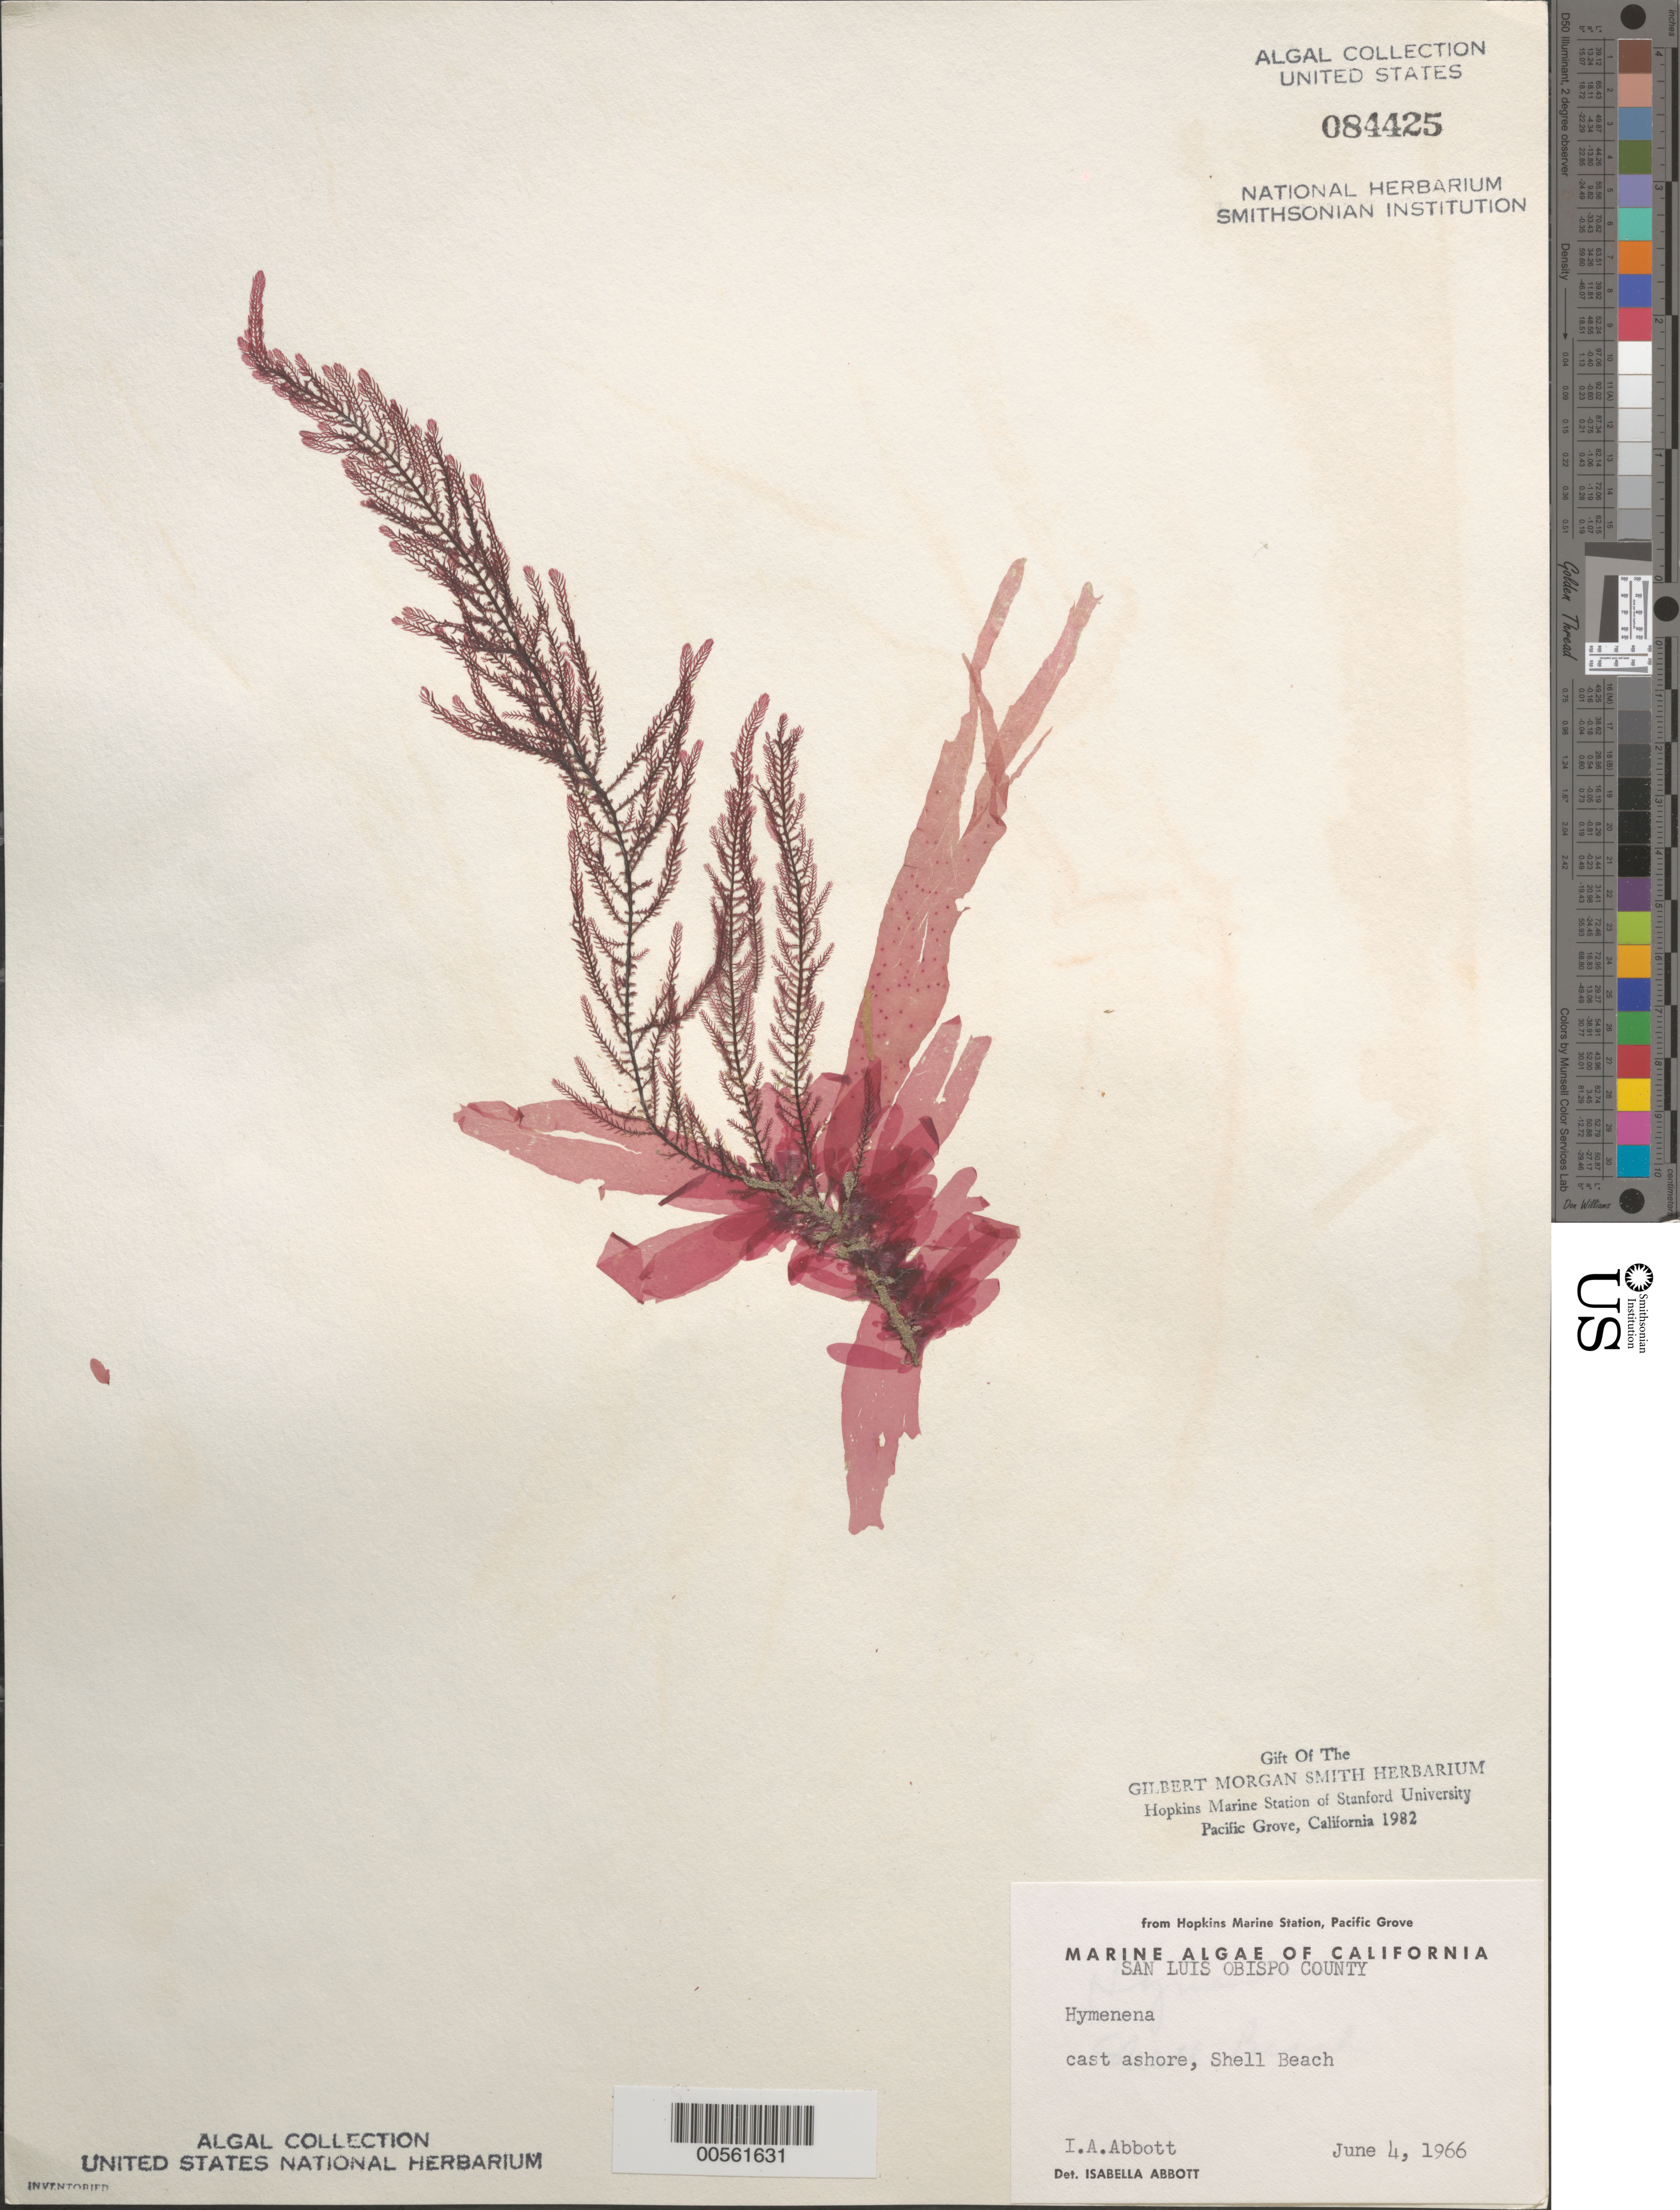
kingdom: Plantae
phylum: Rhodophyta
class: Florideophyceae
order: Ceramiales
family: Delesseriaceae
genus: Hymenena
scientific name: Hymenena sp.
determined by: Abbott, Isabella A.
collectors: I. A. Abbott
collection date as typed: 04 Jun 1966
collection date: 1966-06-04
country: United States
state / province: California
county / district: San Luis Obispo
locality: Shell Beach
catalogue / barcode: US 84425